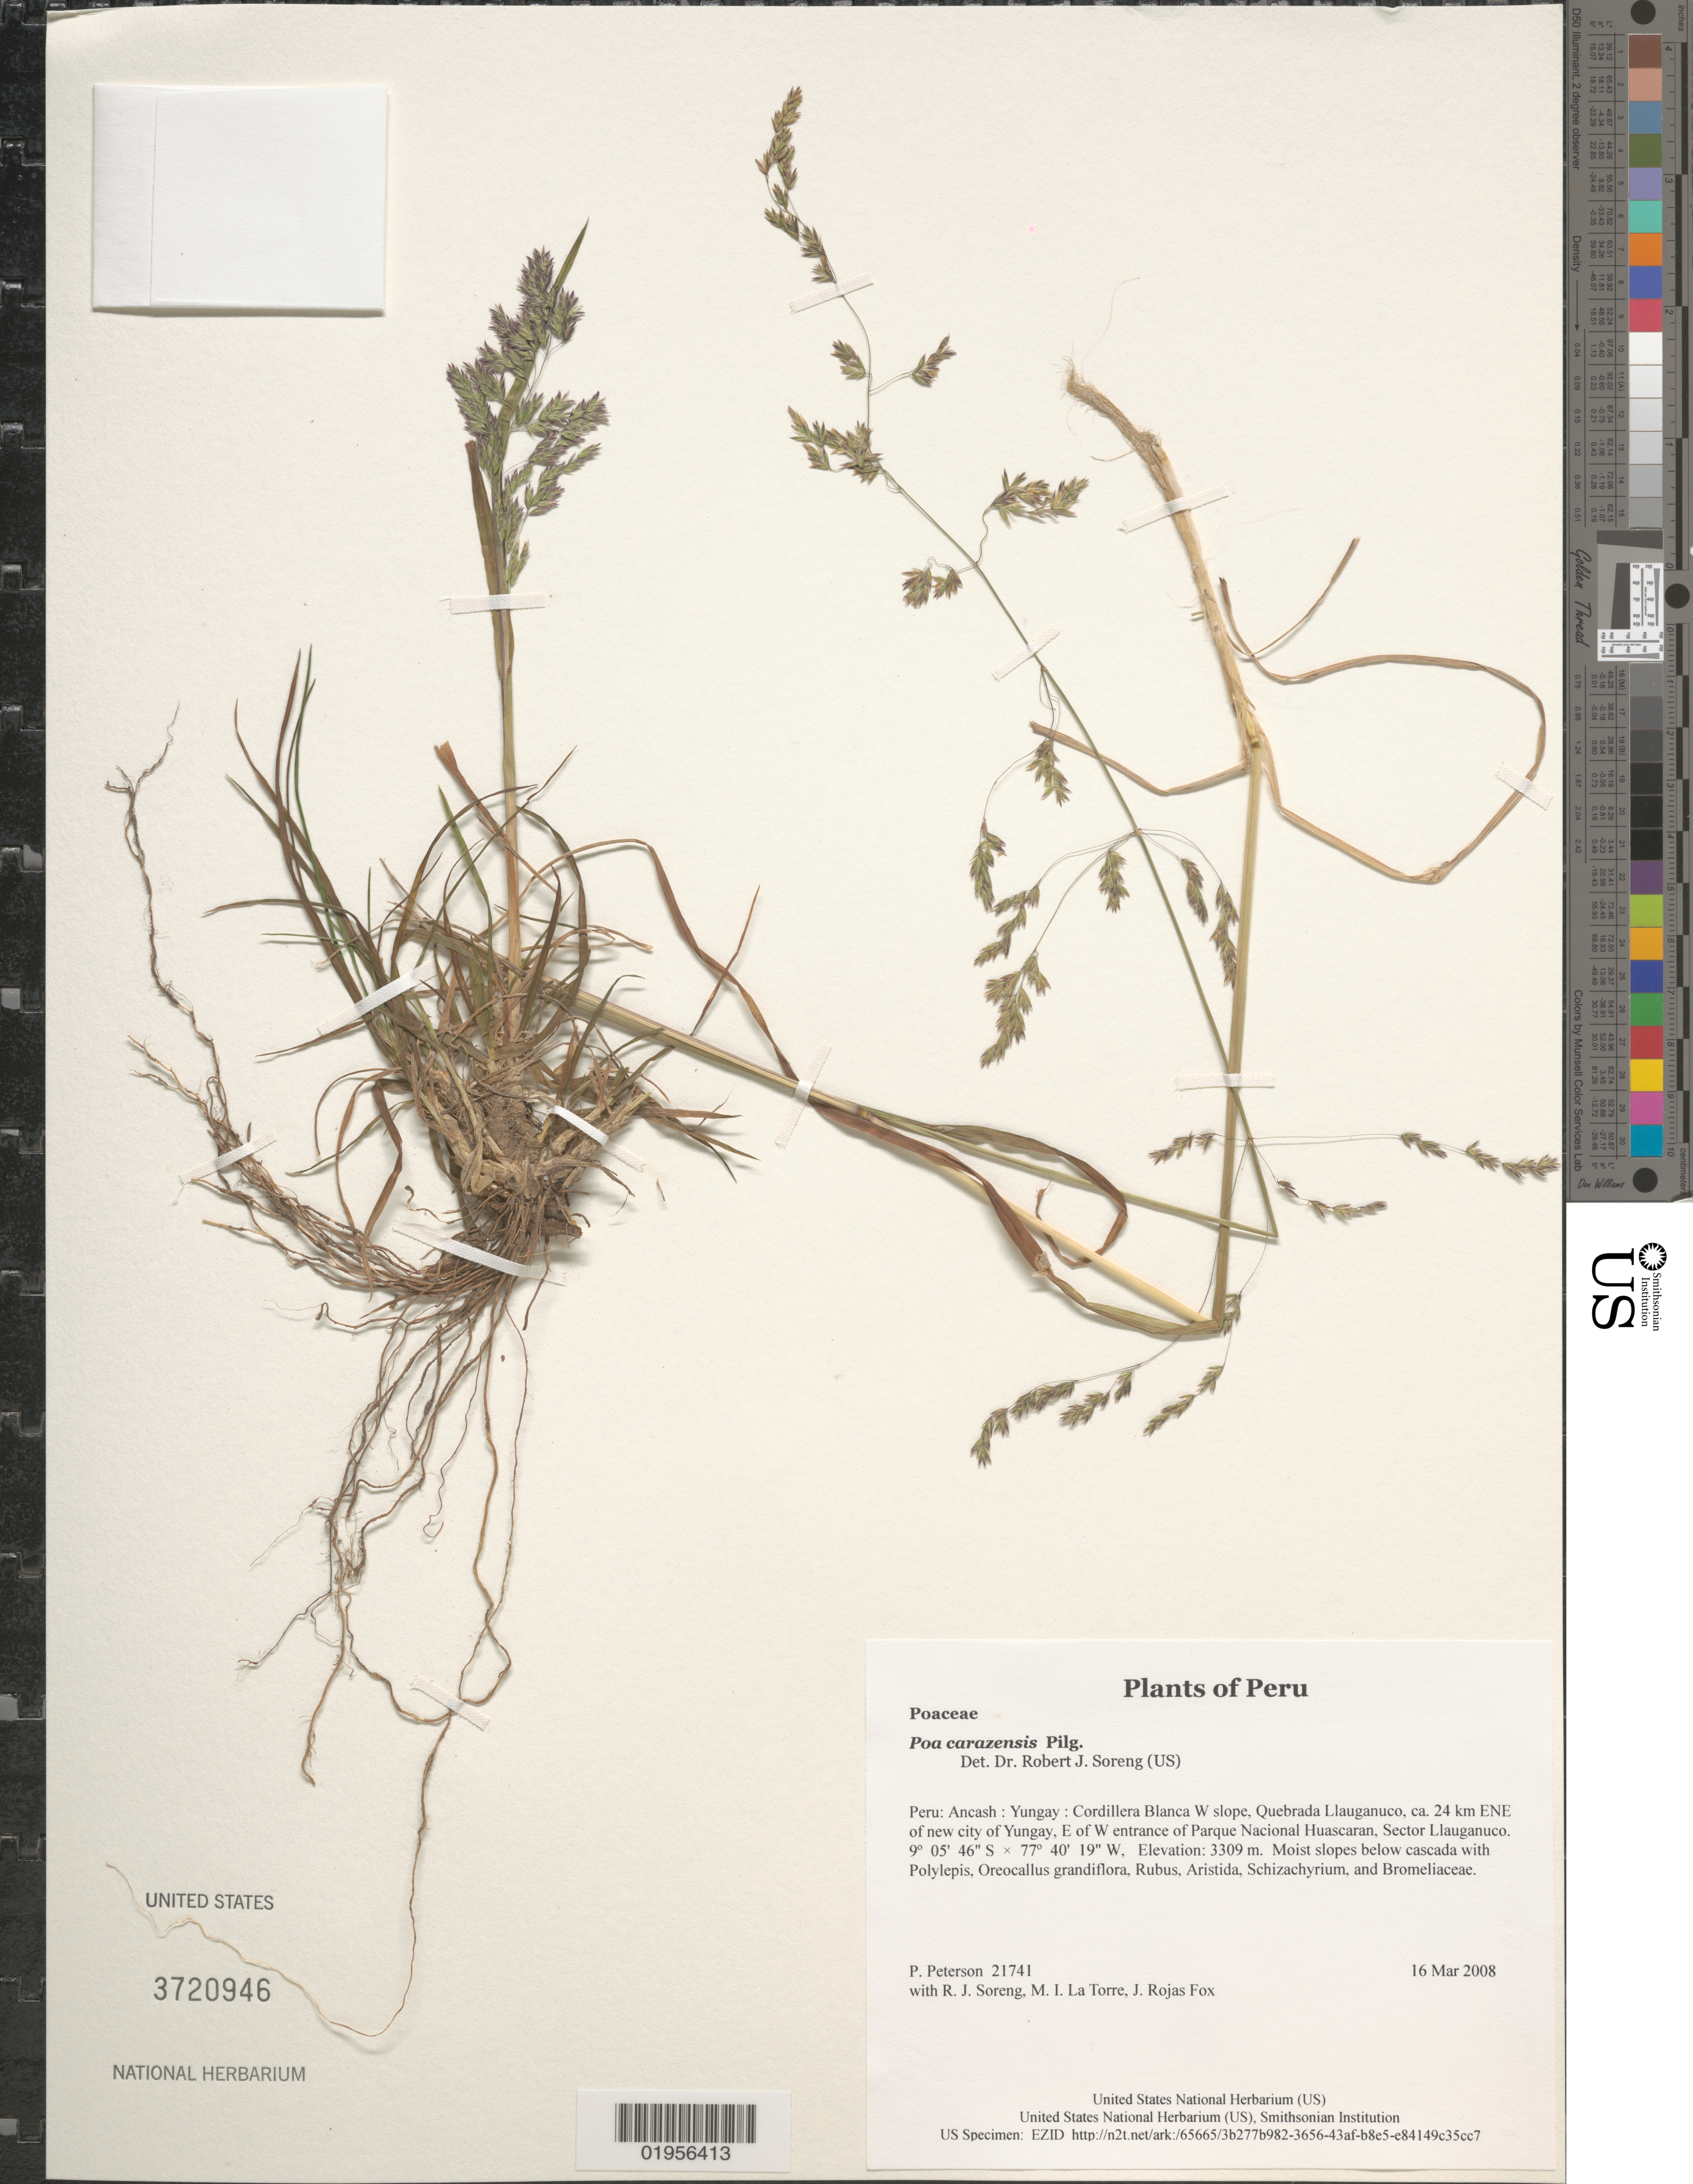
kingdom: Plantae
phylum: Tracheophyta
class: Liliopsida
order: Poales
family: Poaceae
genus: Poa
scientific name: Poa carazensis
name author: Pilg.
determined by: Soreng, Robert J., Research Associate (BOT), Smithsonian Institution - National Museum of Natural History (UNITED STATES)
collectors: P. M. Peterson, R. J. Soreng, M. I. La Torre & J. Rojas Fox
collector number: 21741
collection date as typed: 16 Mar 2008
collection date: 2008-03-16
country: Peru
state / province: Ancash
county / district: Yungay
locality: Cordillera Blanca W slope, Quebrada Llauganuco, ca. 24 km ENE of new city of Yungay, E of W entrance of Parque Nacional Huascaran, Sector Llauganuco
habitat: Moist slopes below cascada with Polylepis, Oreocallus grandiflora, Rubus, Aristida, Schizachyrium, and Bromeliaceae.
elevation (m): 3309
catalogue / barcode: US 3720946